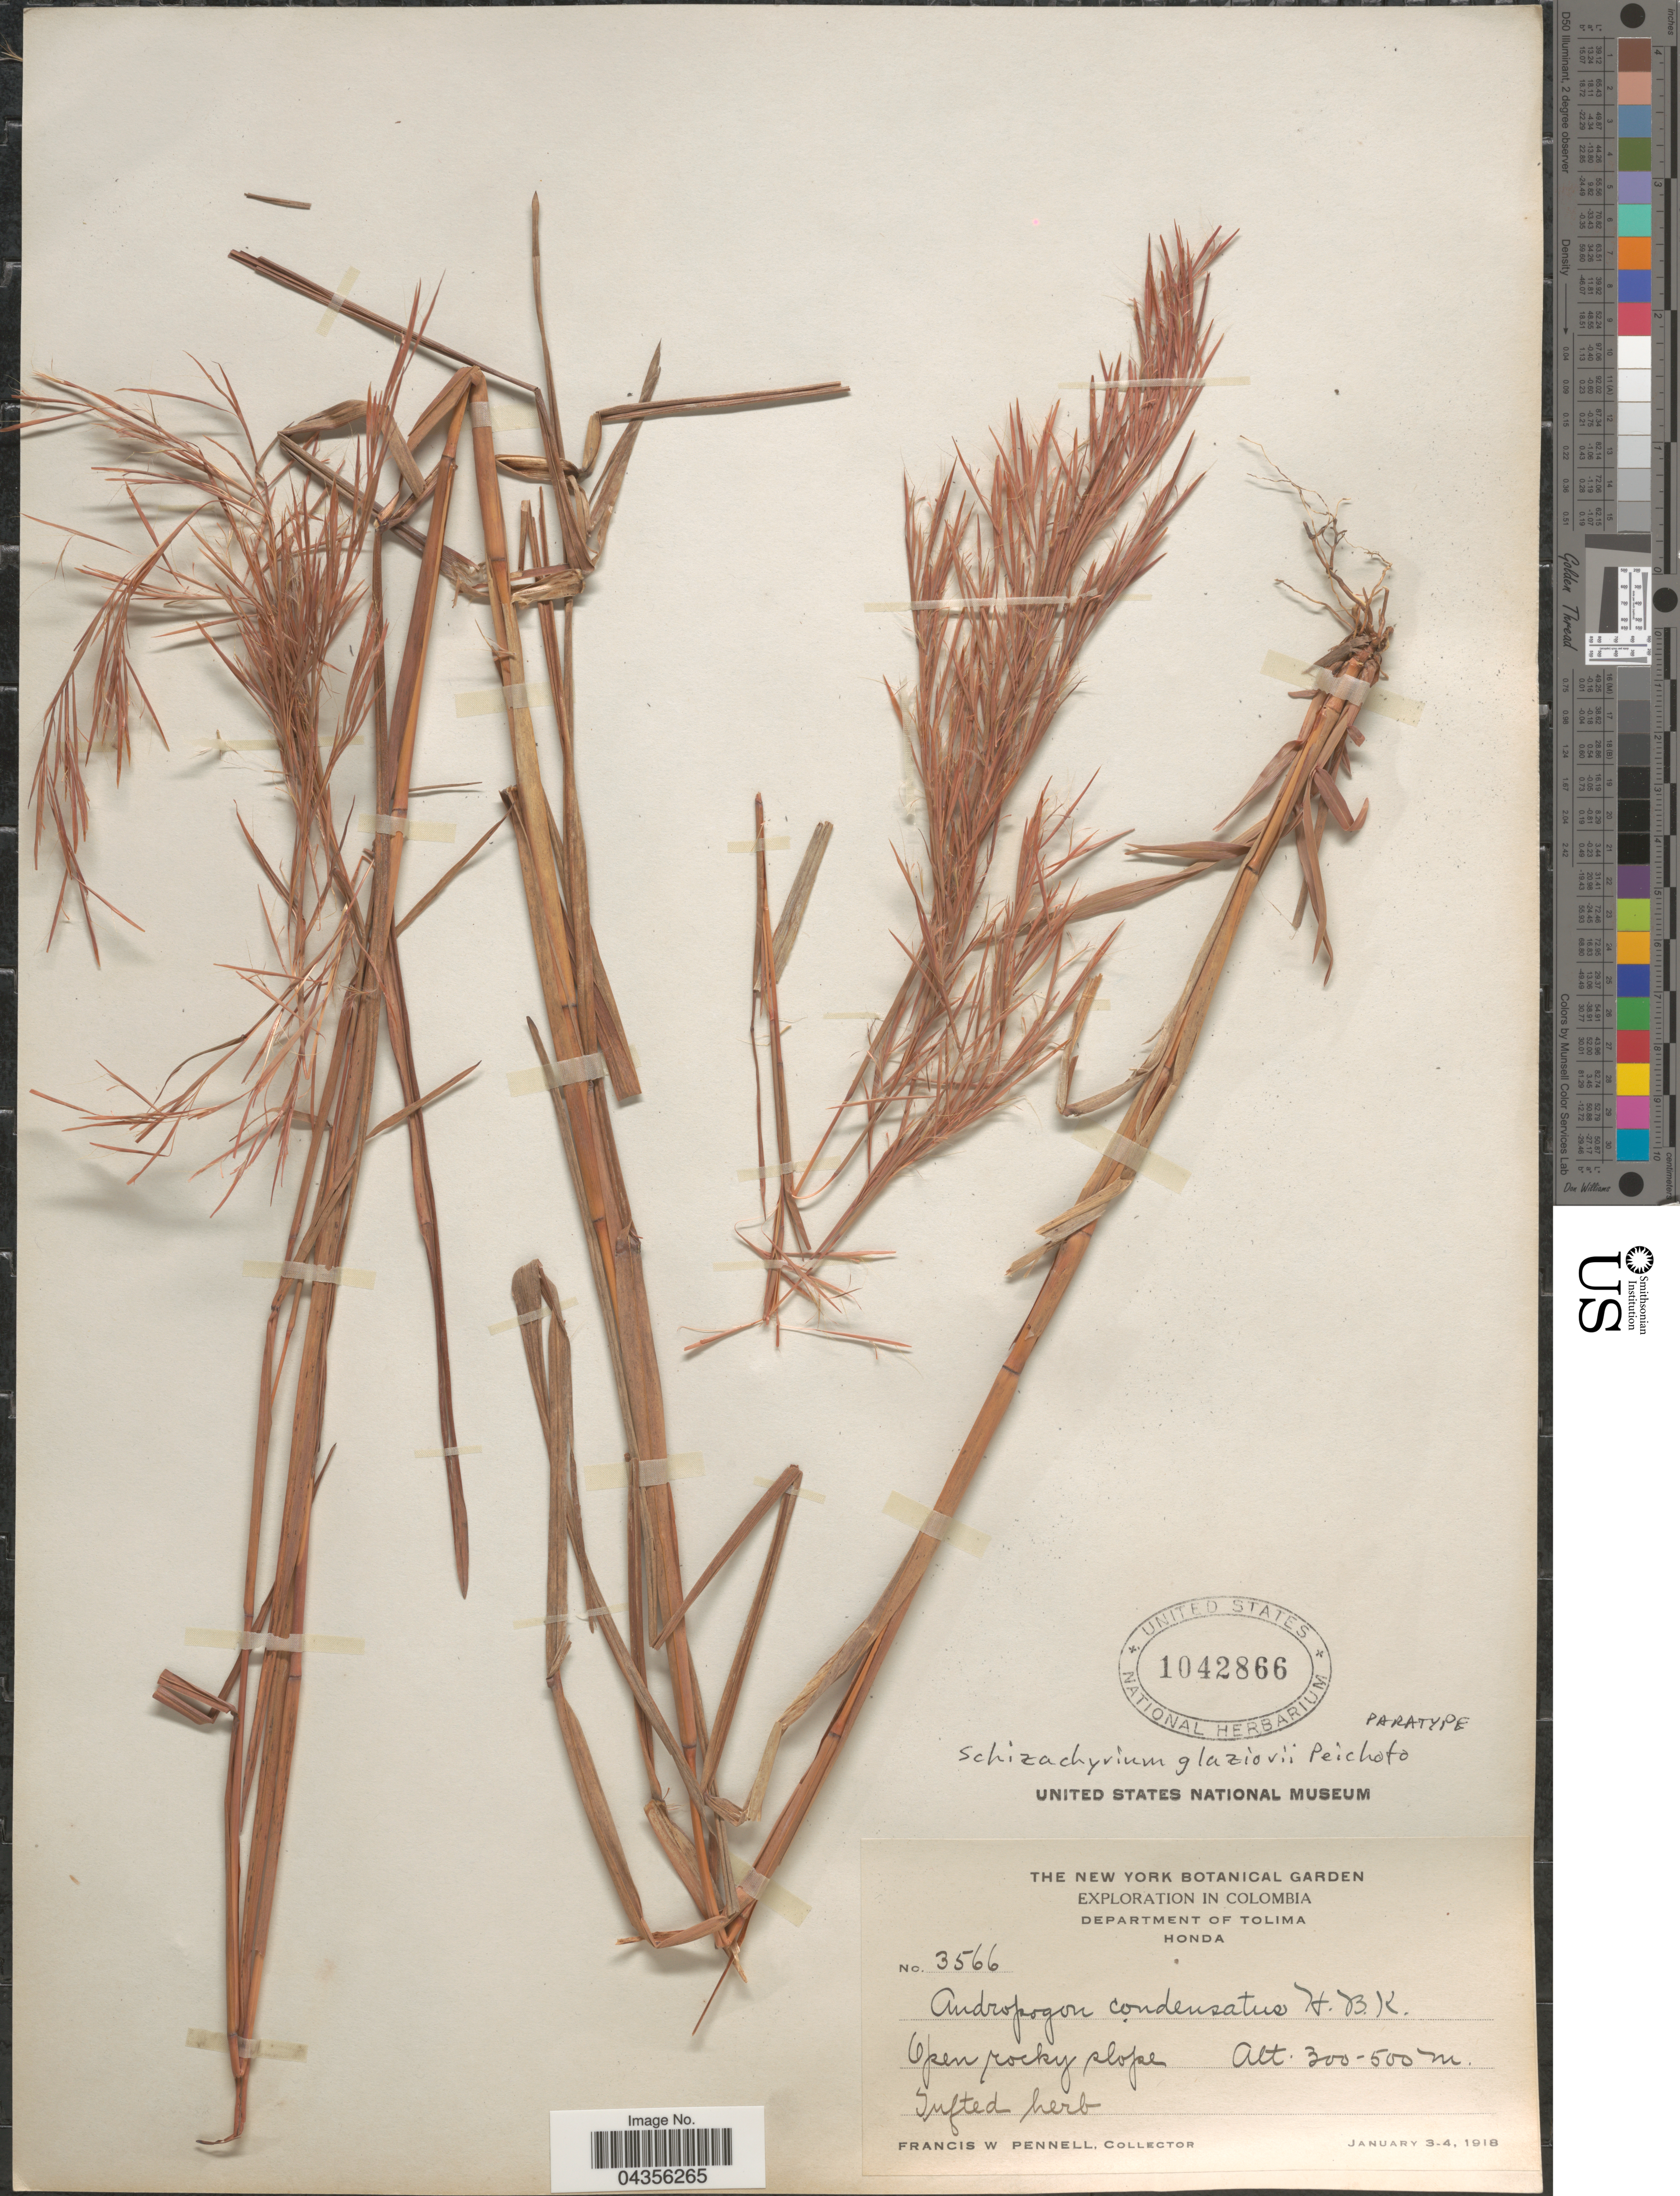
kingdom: Plantae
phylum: Tracheophyta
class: Liliopsida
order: Poales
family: Poaceae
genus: Schizachyrium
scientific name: Schizachyrium glaziovii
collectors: F. W. Pennell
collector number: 3566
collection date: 1918-01-03/1918-01-04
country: Colombia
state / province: Tolima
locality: Exploration In Colombia. Department Of Tolima. Hondo.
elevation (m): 300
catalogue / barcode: US 1042866